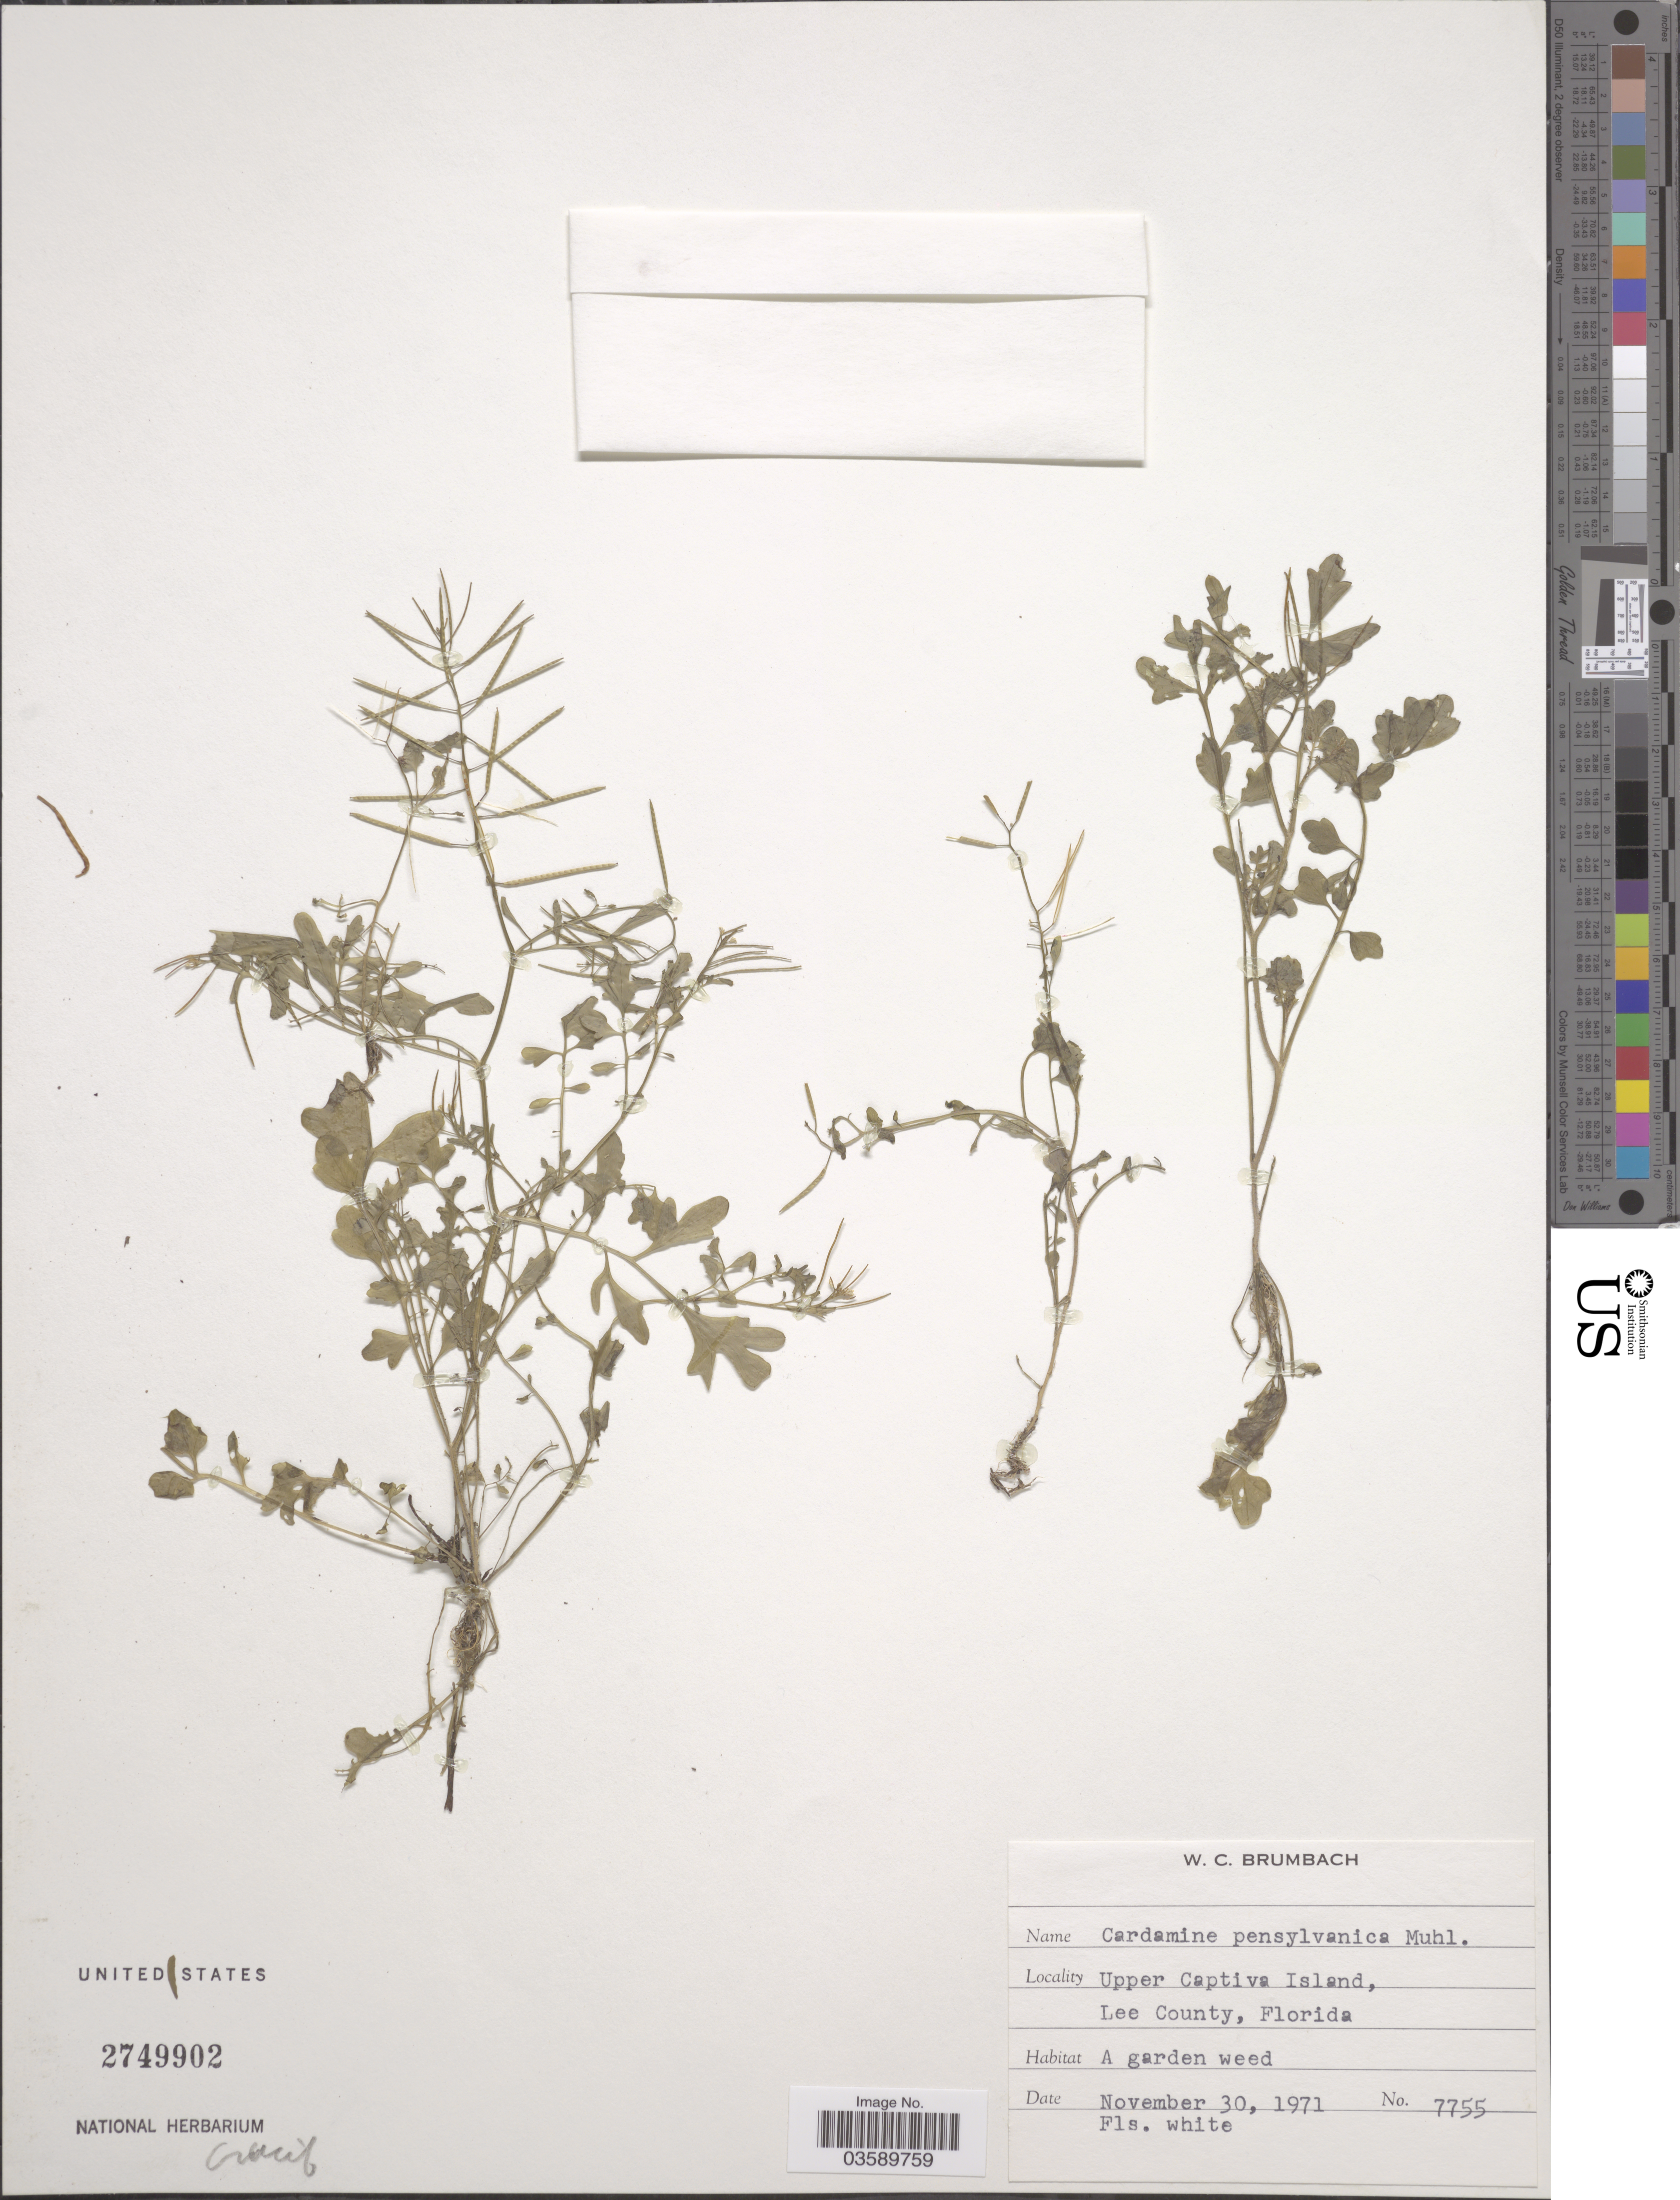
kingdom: Plantae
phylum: Tracheophyta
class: Magnoliopsida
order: Brassicales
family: Brassicaceae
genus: Cardamine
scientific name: Cardamine pensylvanica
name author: Muhl. ex Willd.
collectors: W. C. Brumbach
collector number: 7755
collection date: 1971-11-30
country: United States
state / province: Florida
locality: Upper Captiva Island, Lee County.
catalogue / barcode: US 2749902